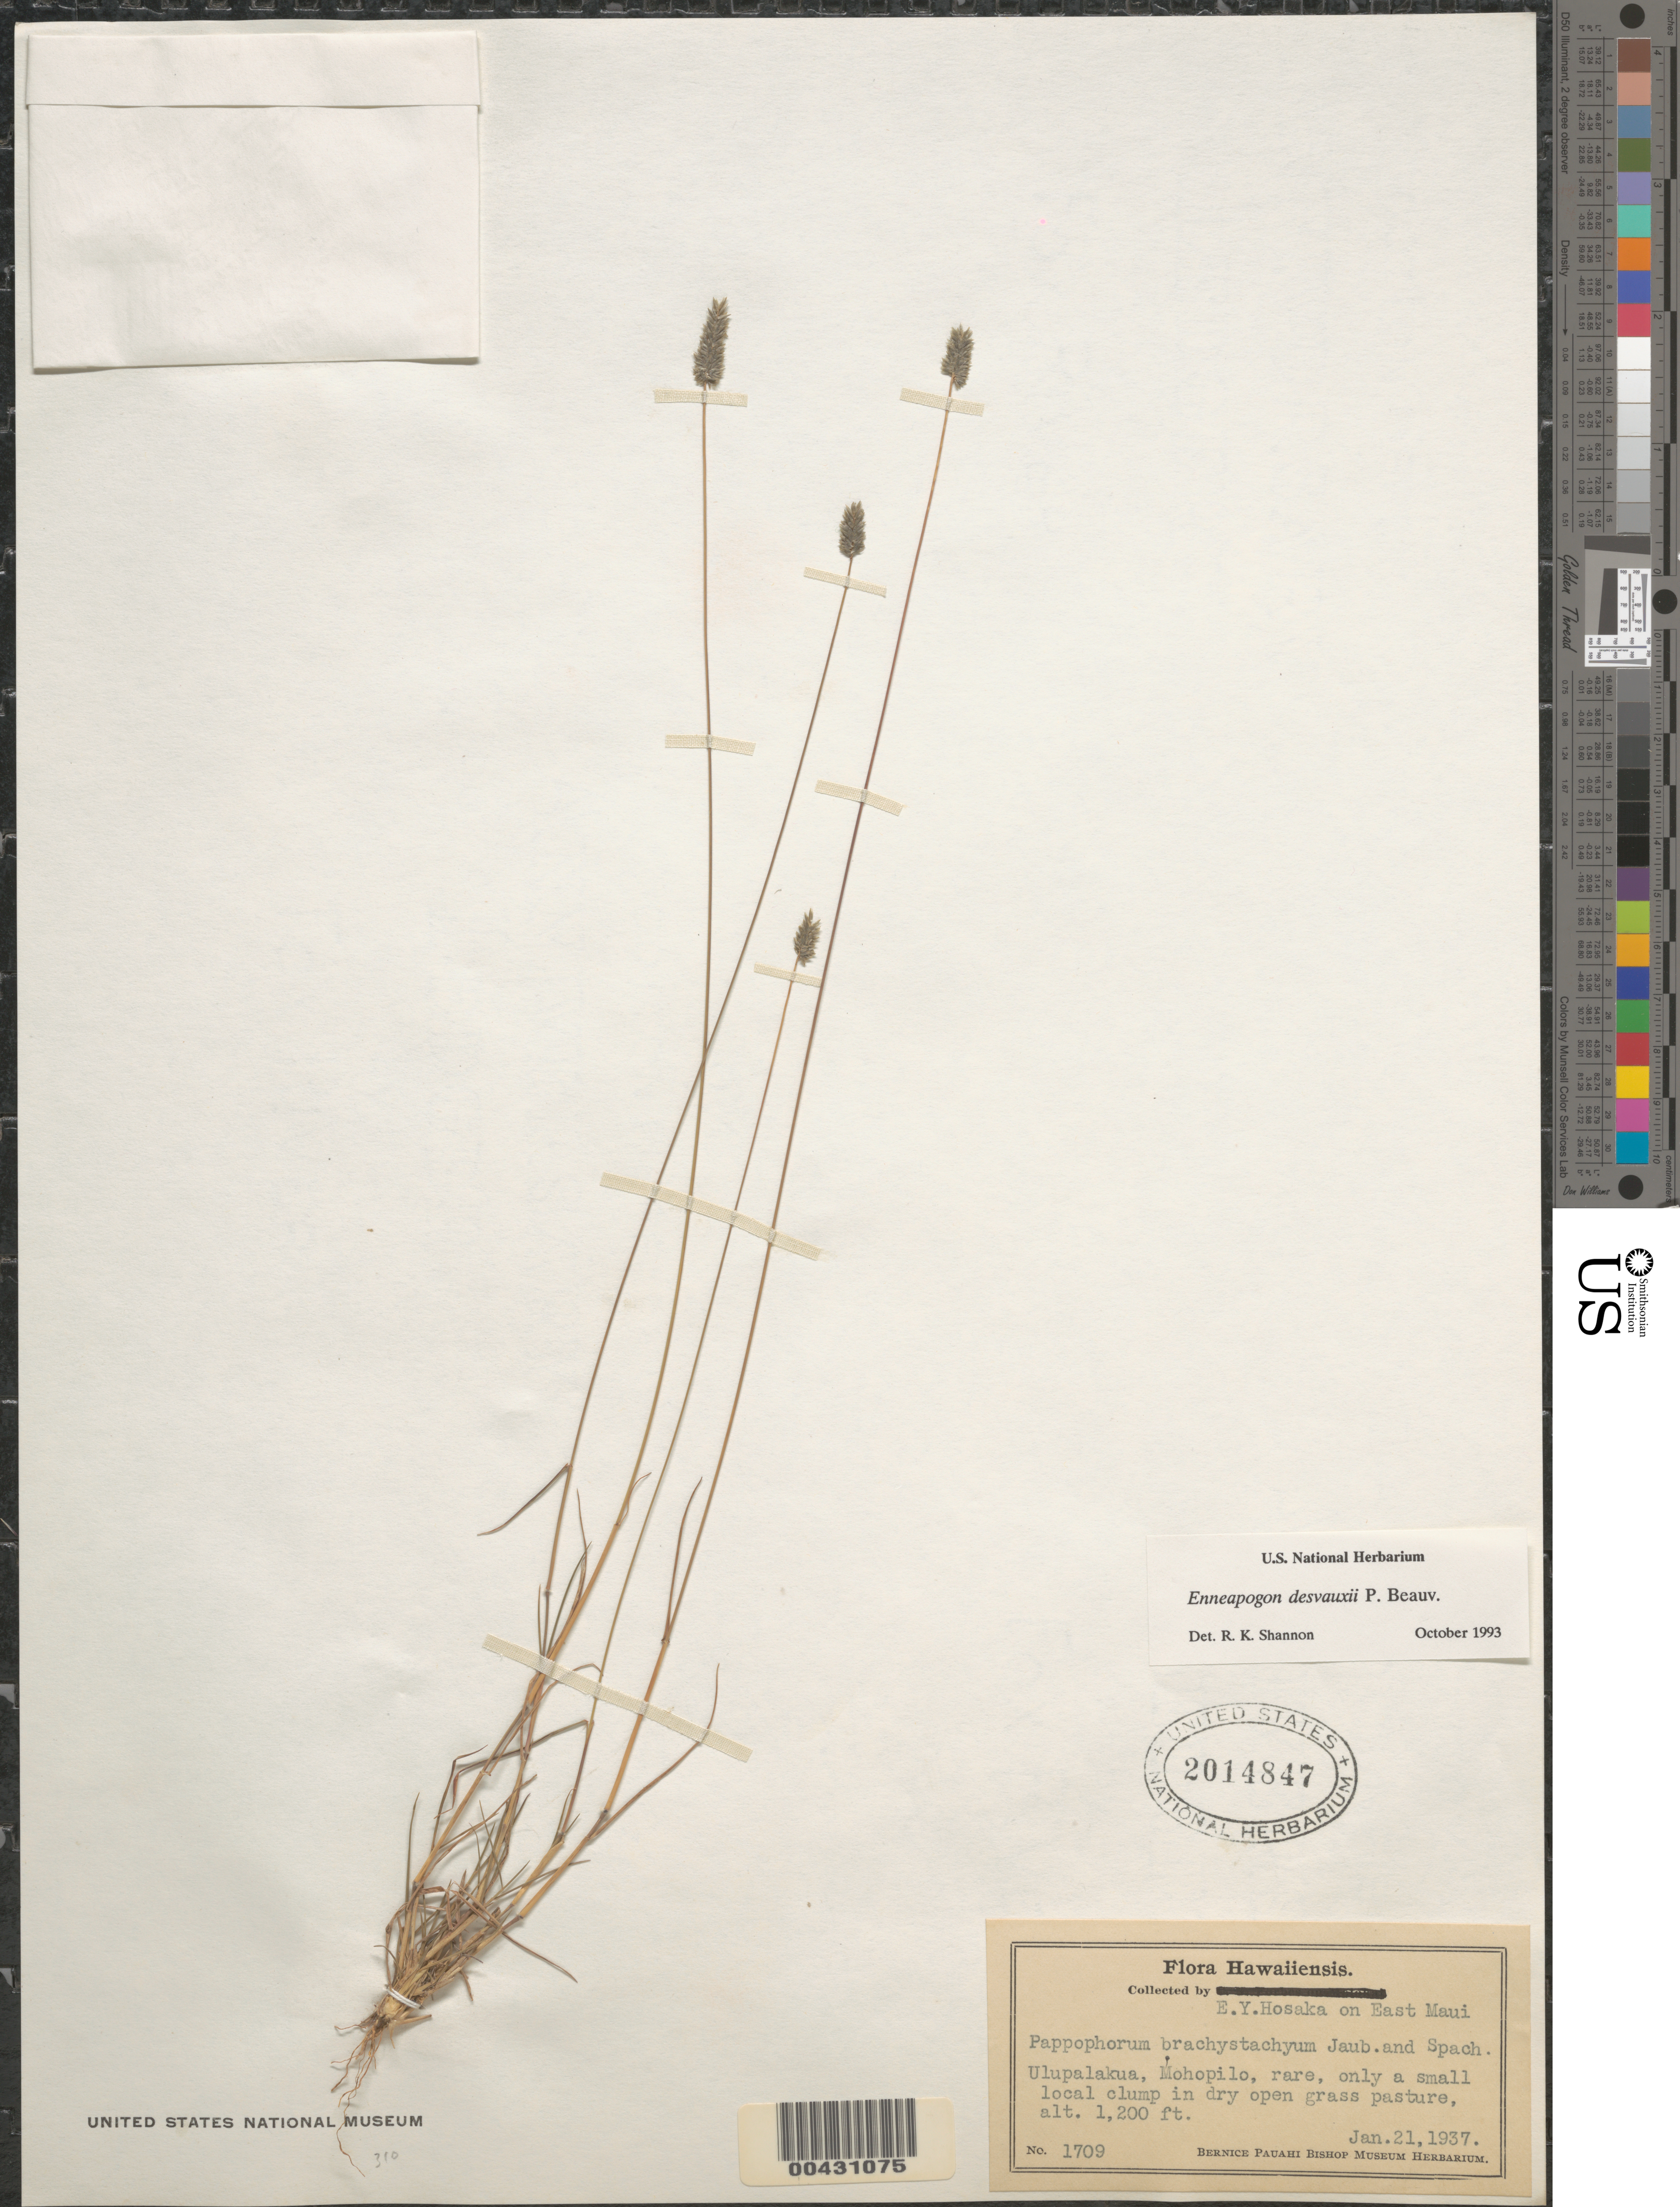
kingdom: Plantae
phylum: Tracheophyta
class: Liliopsida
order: Poales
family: Poaceae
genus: Enneapogon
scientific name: Enneapogon desvauxii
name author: P. Beauv.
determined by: Shannon, R. K., (UNITED STATES)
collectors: E. Y. Hosaka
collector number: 1709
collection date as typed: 21 Jan 1937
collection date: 1937-01-21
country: United States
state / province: Hawaii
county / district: Maui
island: Maui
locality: E Maui, Ulupalakua, Mohopilo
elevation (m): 366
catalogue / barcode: US 2014847